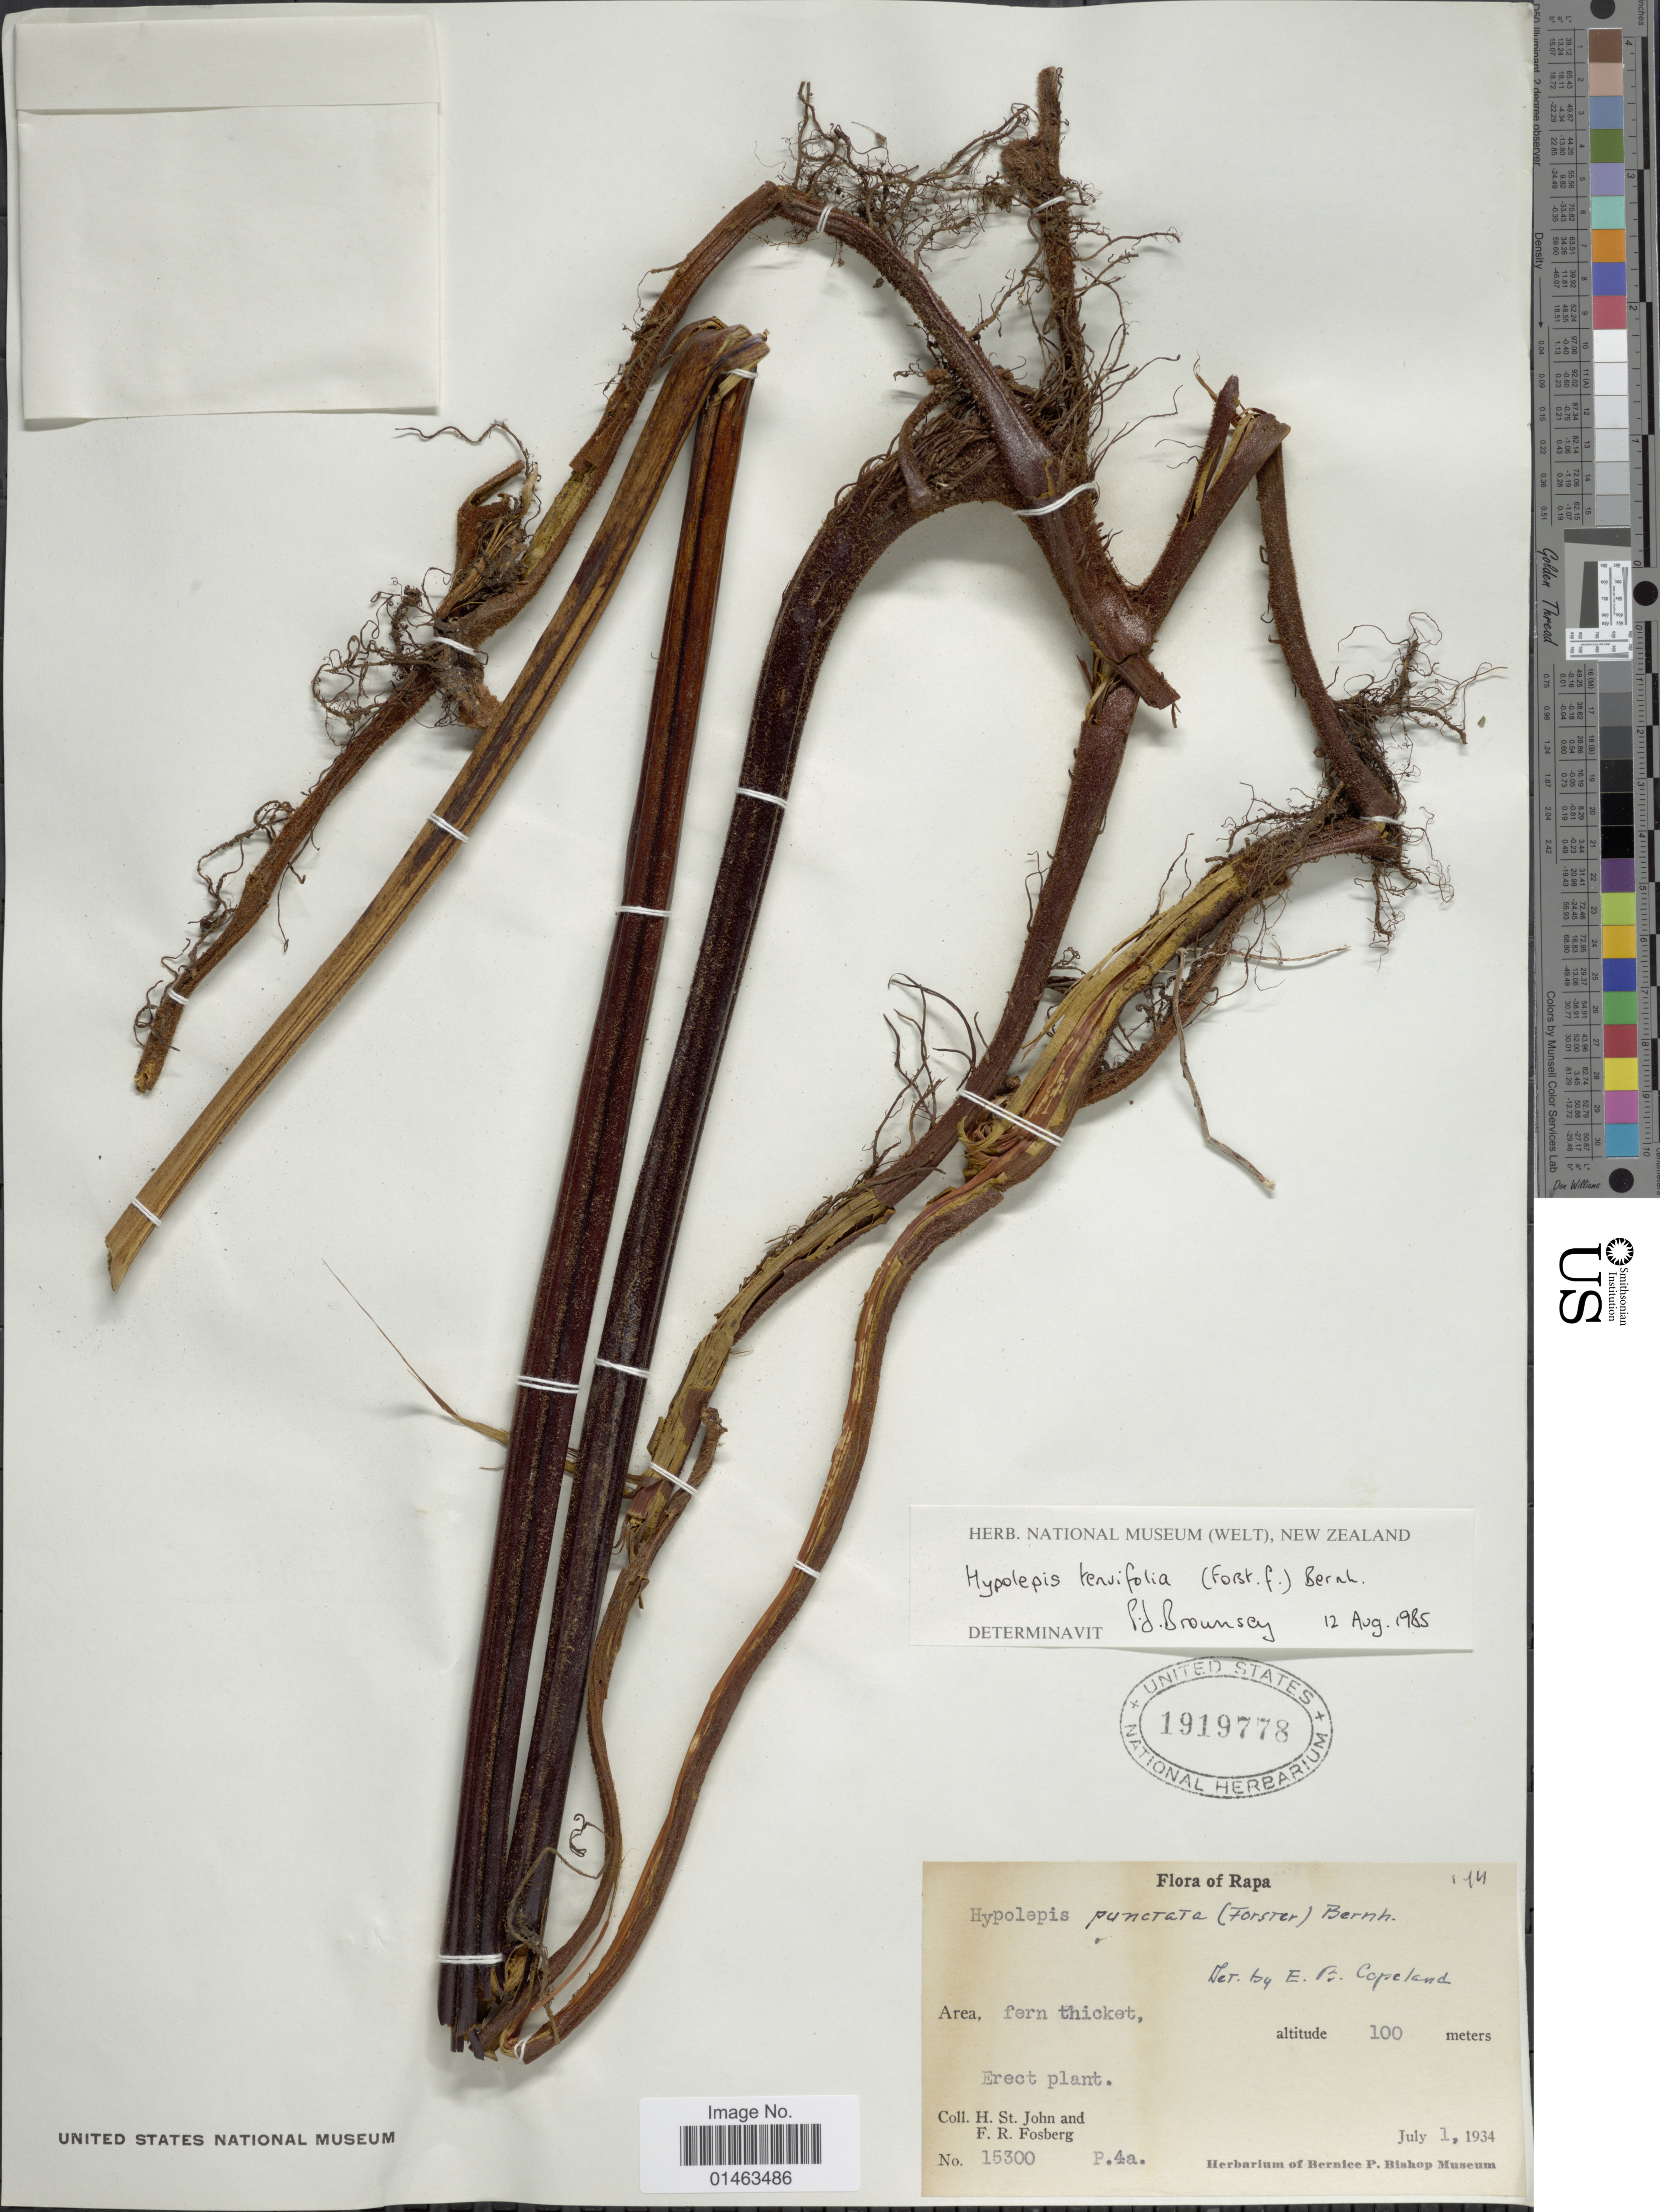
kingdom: Plantae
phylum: Tracheophyta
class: Polypodiopsida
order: Polypodiales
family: Dennstaedtiaceae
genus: Hypolepis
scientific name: Hypolepis tenuifolia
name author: (G. Forst.) Bernh.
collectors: H. St. John & F. R. Fosberg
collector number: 15300 P4a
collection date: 1934-07-01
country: French Polynesia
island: Rapa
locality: Rapa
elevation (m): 100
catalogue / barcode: US 1919778